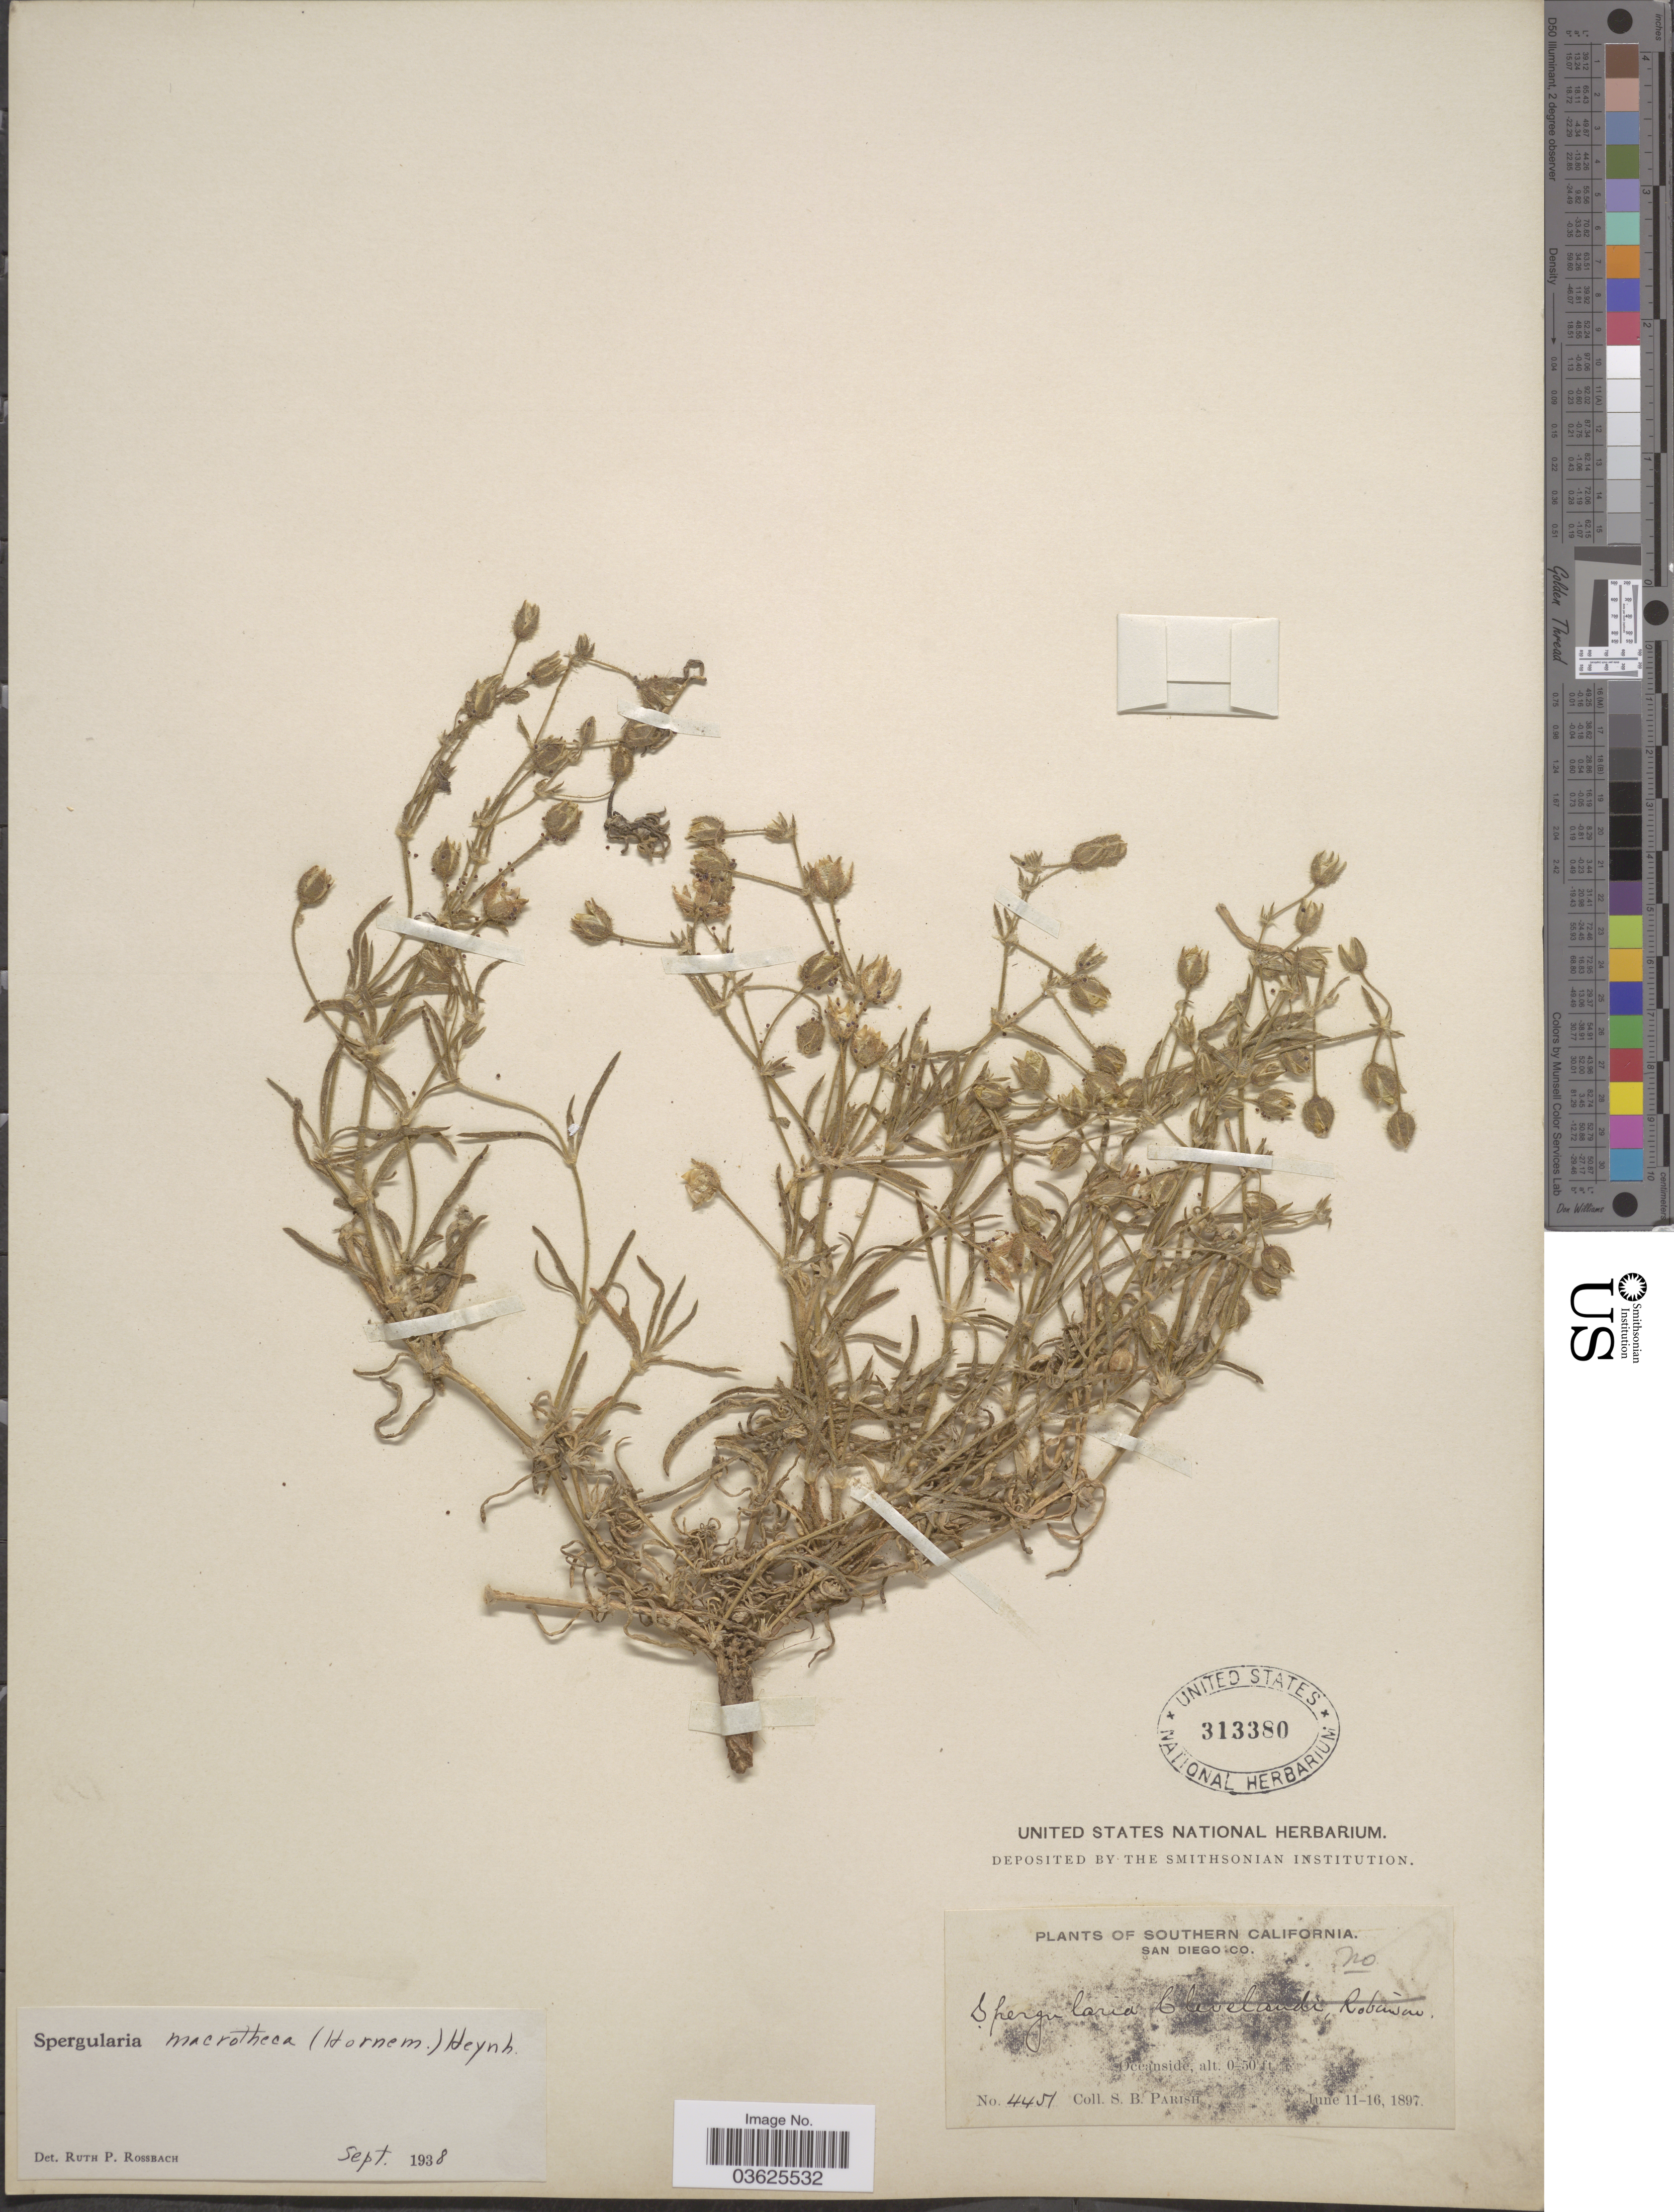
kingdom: Plantae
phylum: Tracheophyta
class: Magnoliopsida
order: Caryophyllales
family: Caryophyllaceae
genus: Spergularia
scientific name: Spergularia macrotheca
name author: (Hornem.) Heynh.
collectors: S. B. Parish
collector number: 4451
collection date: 1897-06-11/1897-06-16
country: United States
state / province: California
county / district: San Diego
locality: Southern California. San Diego Co. Oceanside.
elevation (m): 0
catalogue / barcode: US 313380